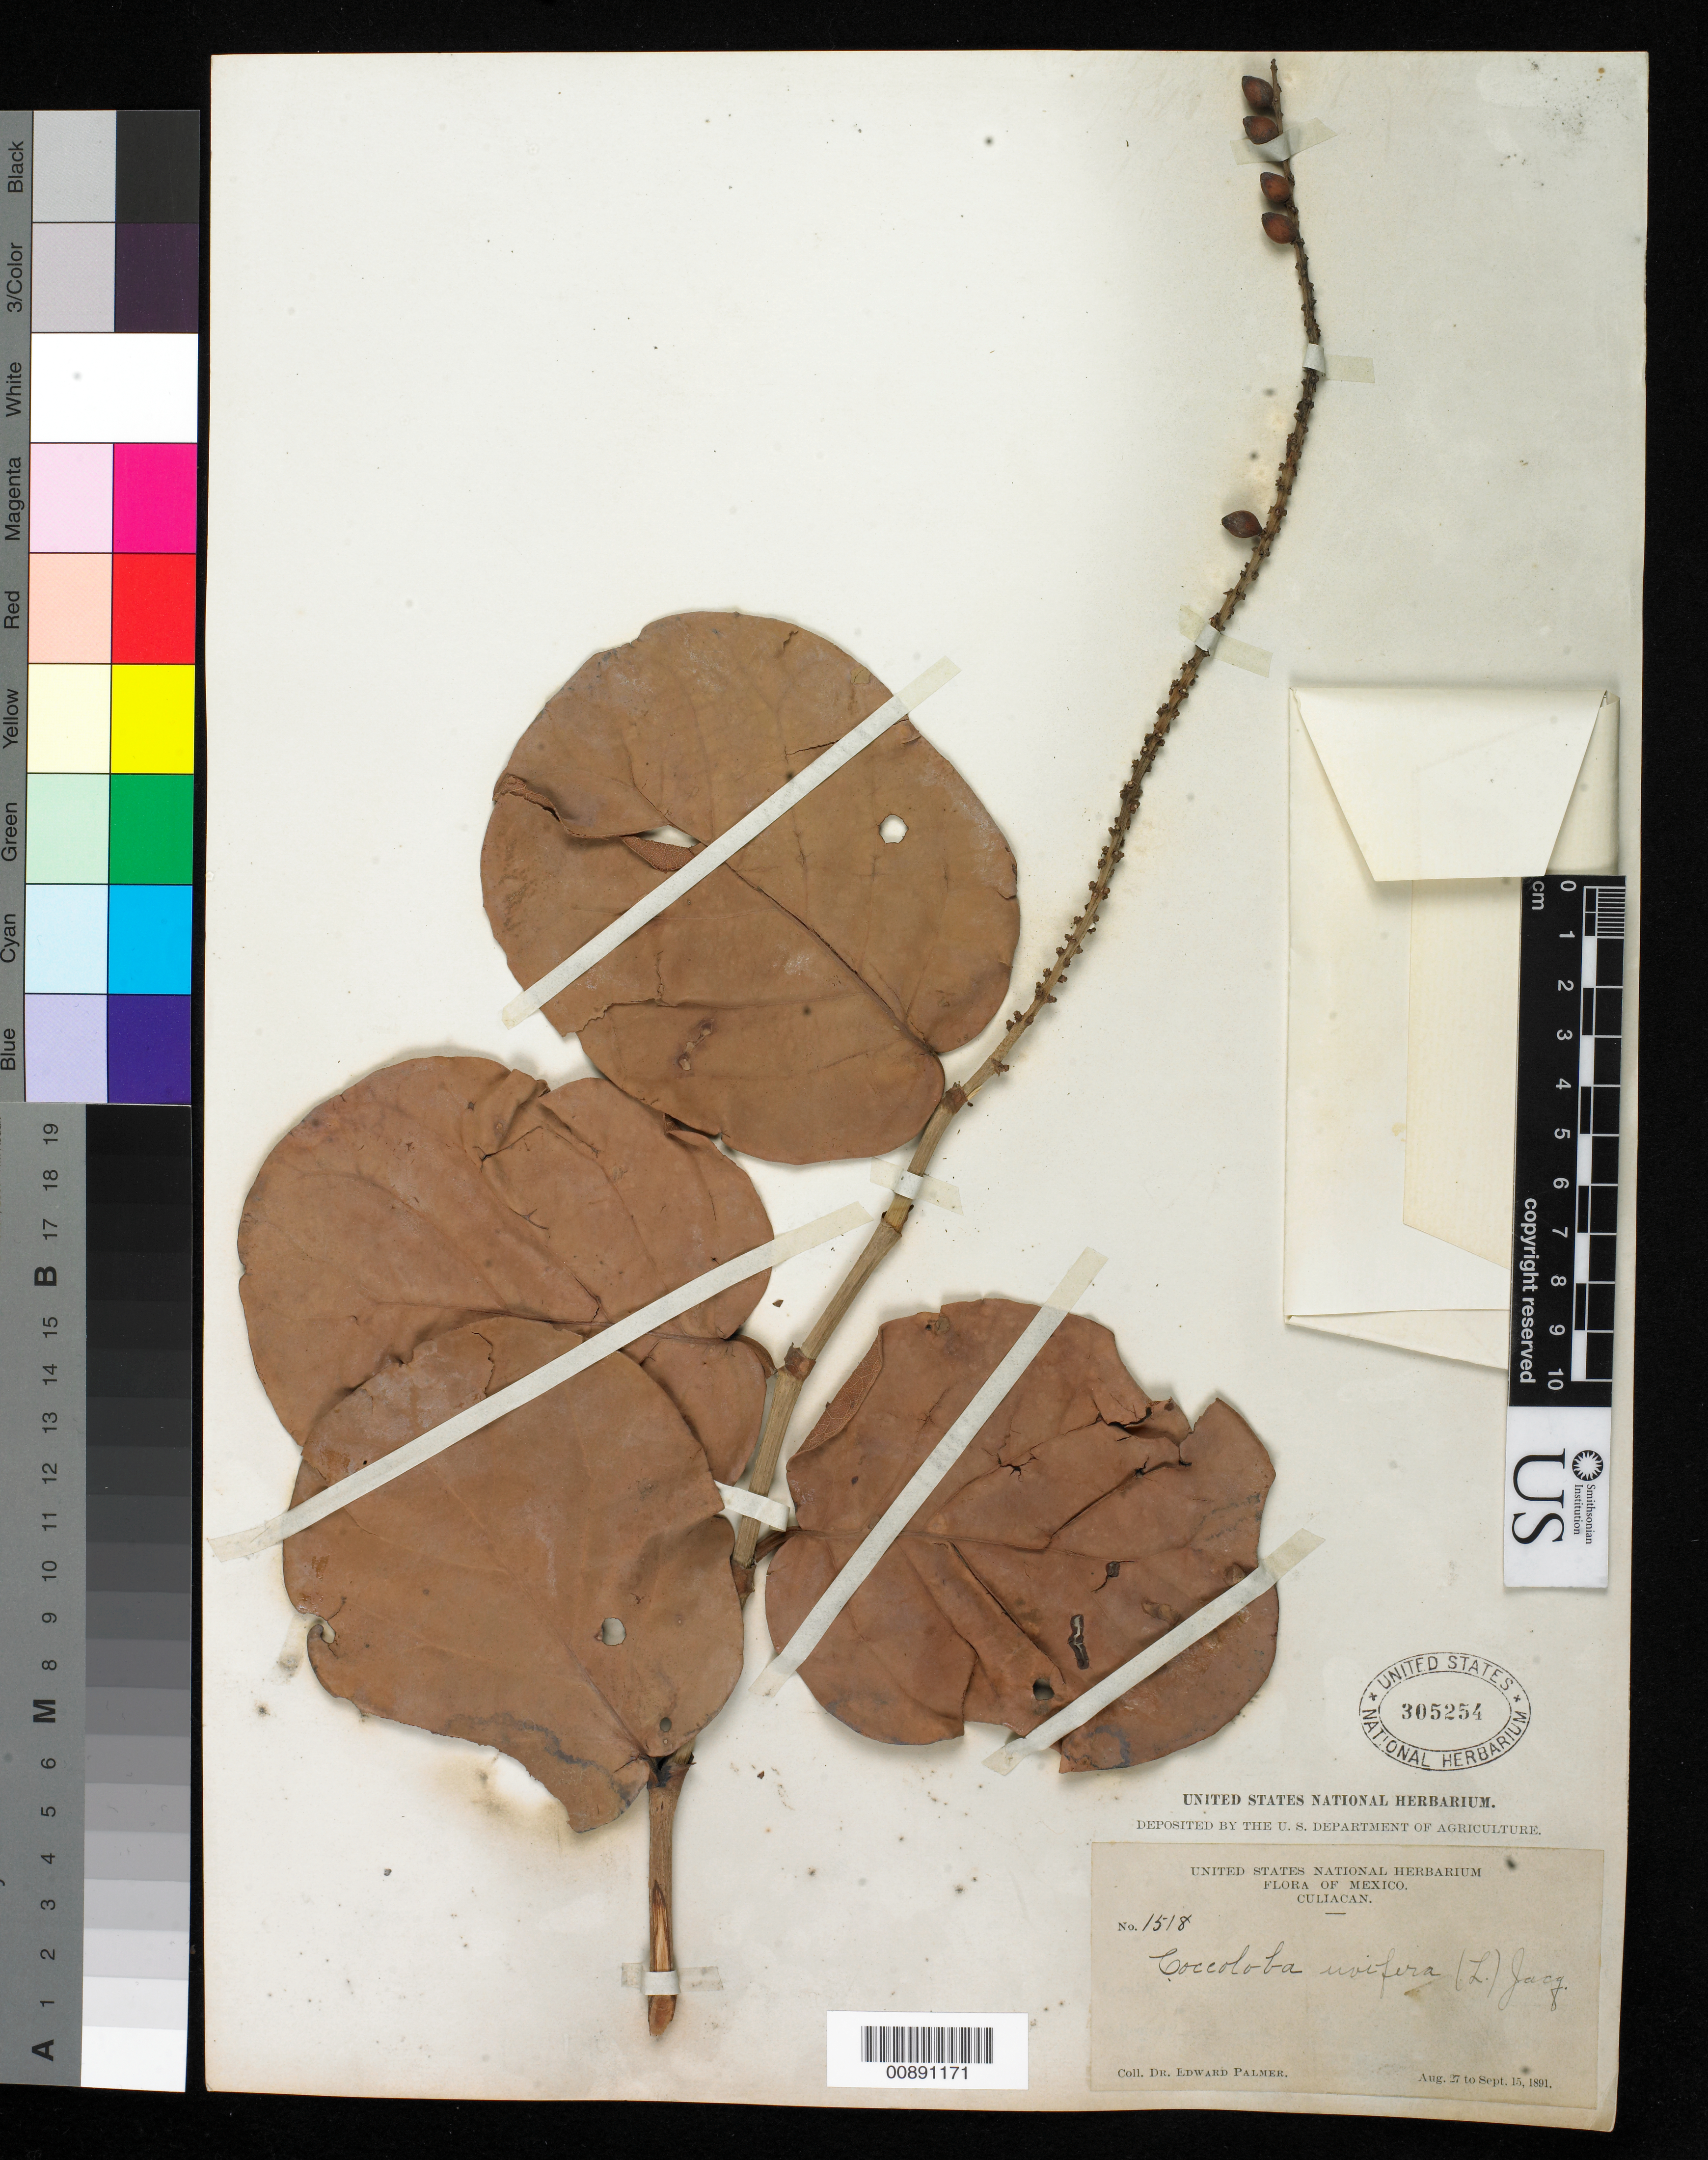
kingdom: Plantae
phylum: Tracheophyta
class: Magnoliopsida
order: Caryophyllales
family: Polygonaceae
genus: Coccoloba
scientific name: Coccoloba uvifera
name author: L.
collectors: E. Palmer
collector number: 1518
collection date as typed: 27 Aug 1891 to 15 Sep 1891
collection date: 1891-08-27/1891-09-15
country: Mexico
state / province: Sinaloa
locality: Culiacan, Sinaloa.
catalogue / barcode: US 305254